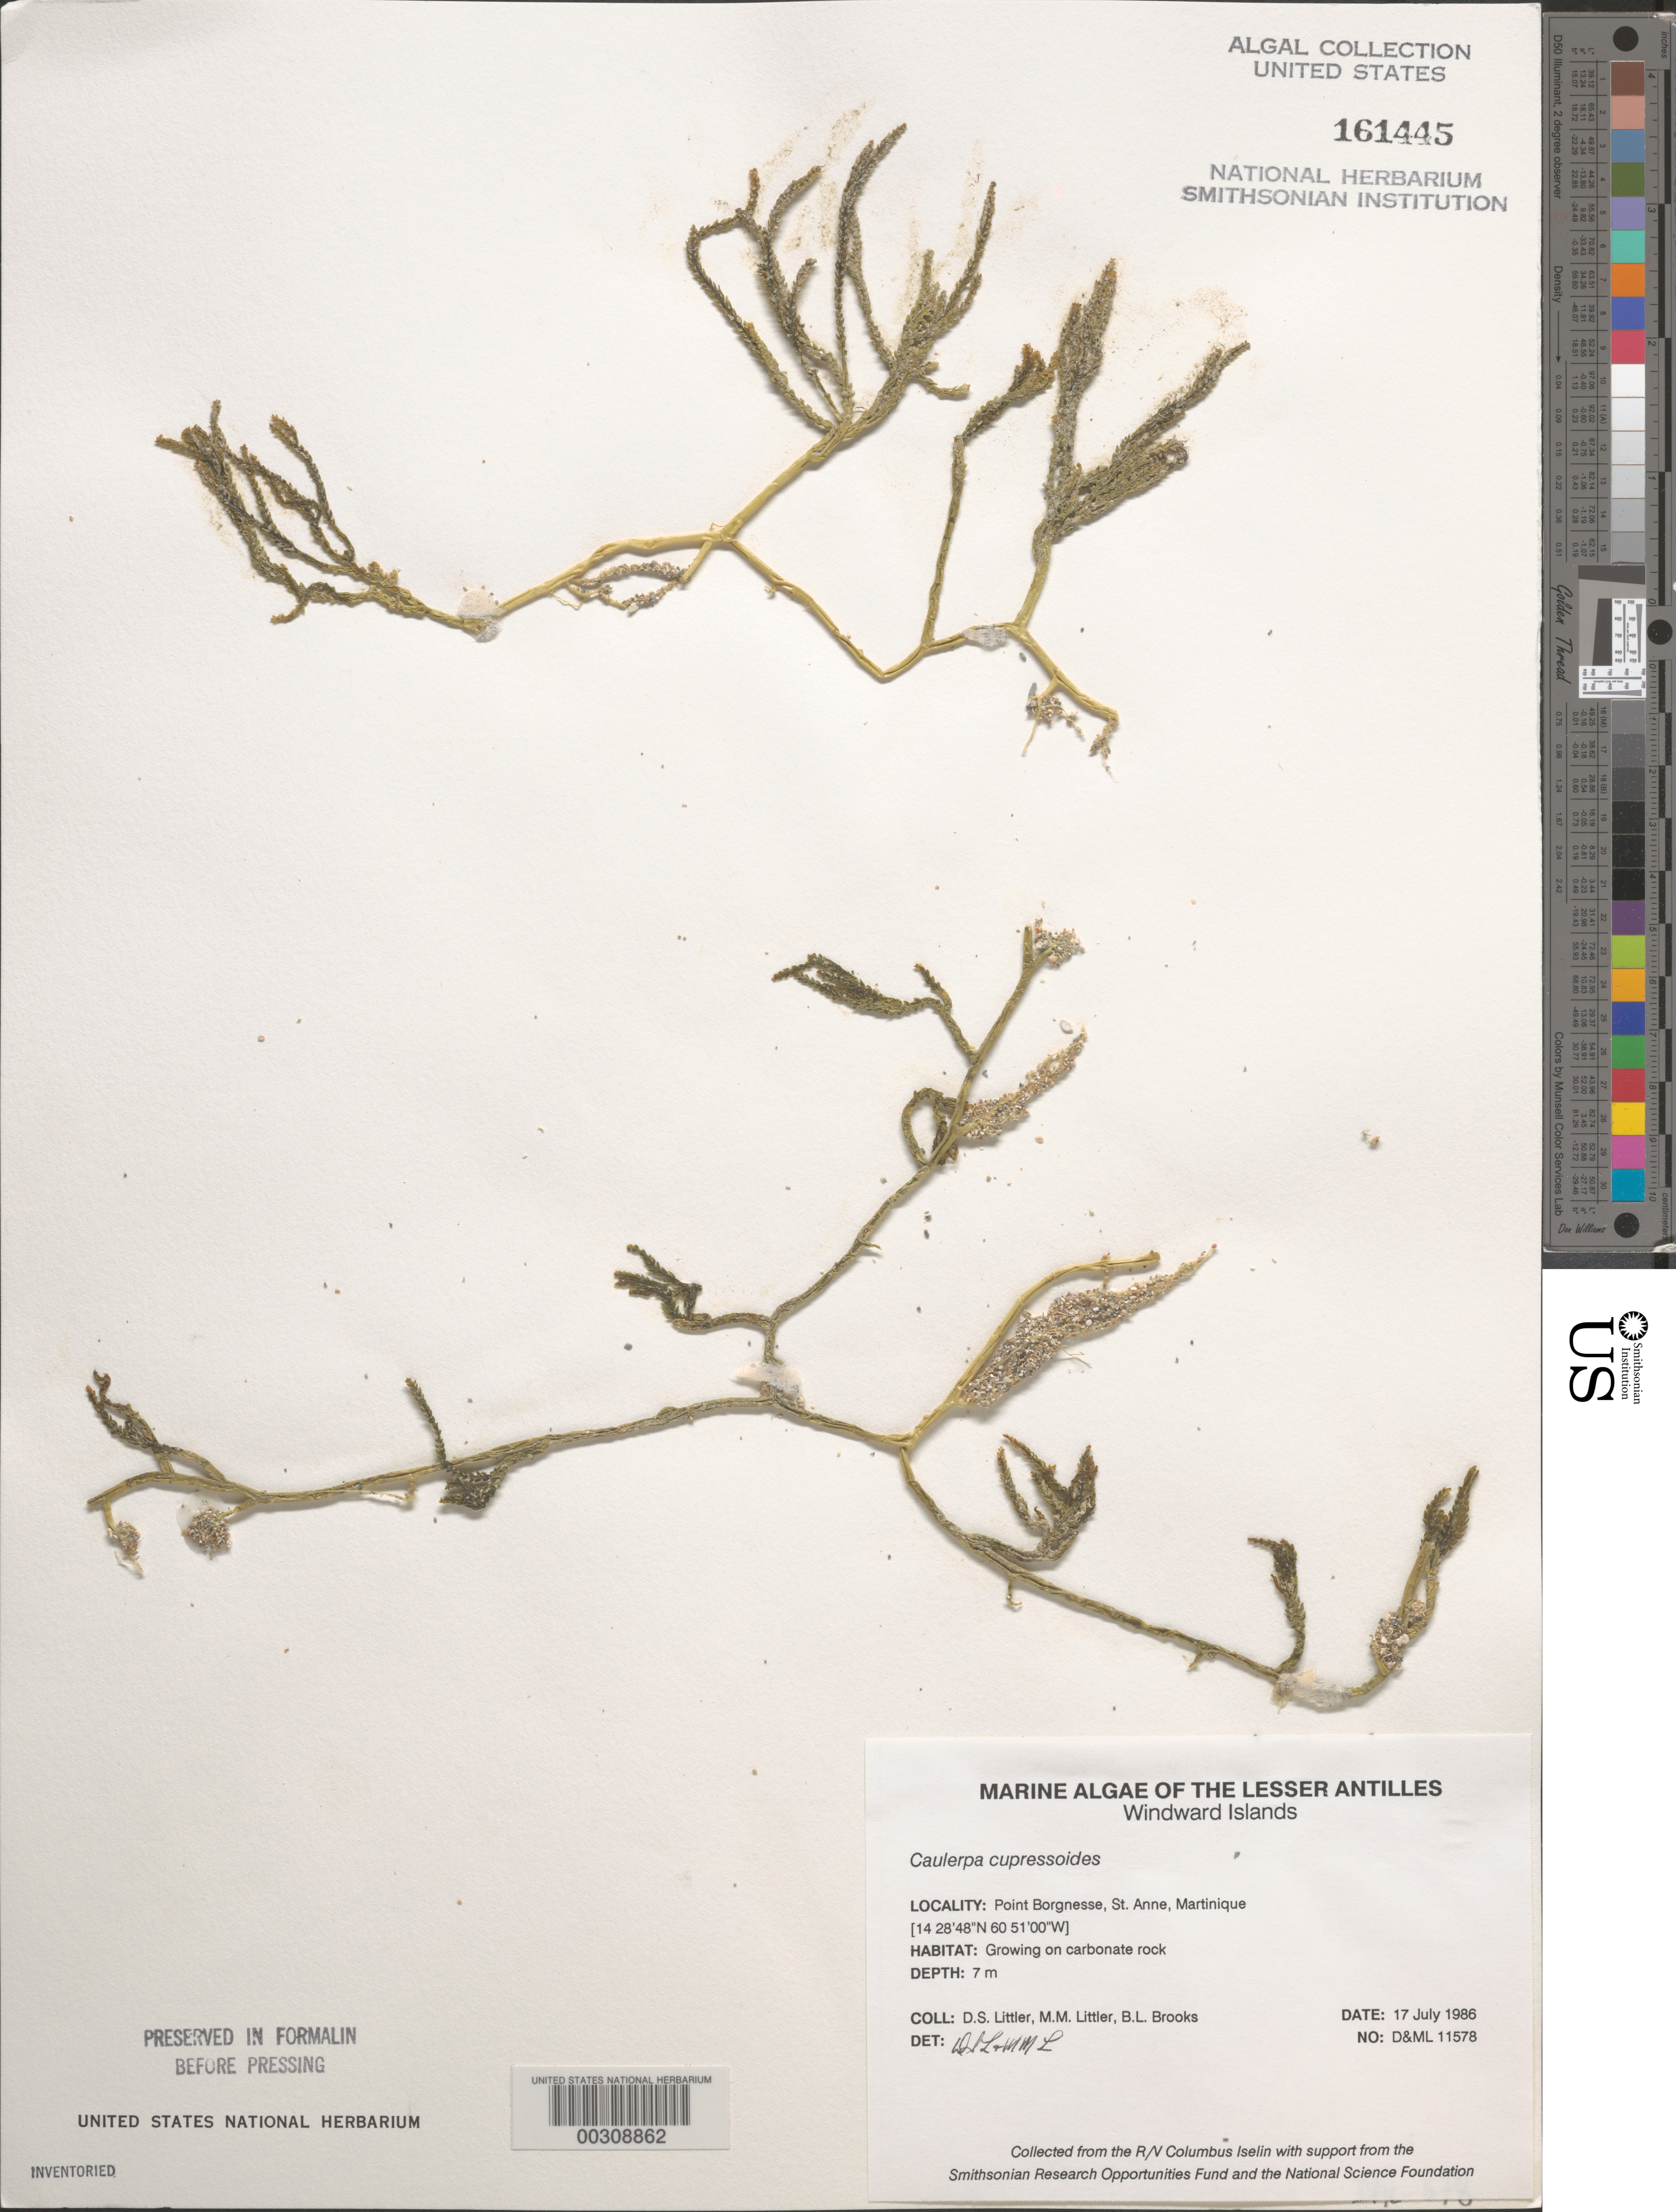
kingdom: Plantae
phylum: Chlorophyta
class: Ulvophyceae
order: Bryopsidales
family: Caulerpaceae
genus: Caulerpa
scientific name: Caulerpa cupressoides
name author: (Vahl) C. Agardh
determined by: Littler, D. S.; Littler, M. M.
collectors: D. S. Littler, M. M. Littler & B. Brooks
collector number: D&ML 11578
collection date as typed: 17 Jul 1986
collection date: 1986-07-17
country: Martinique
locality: Point Borgnesse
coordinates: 14 28' 48" N, 60 51' 00" W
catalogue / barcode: US 161445